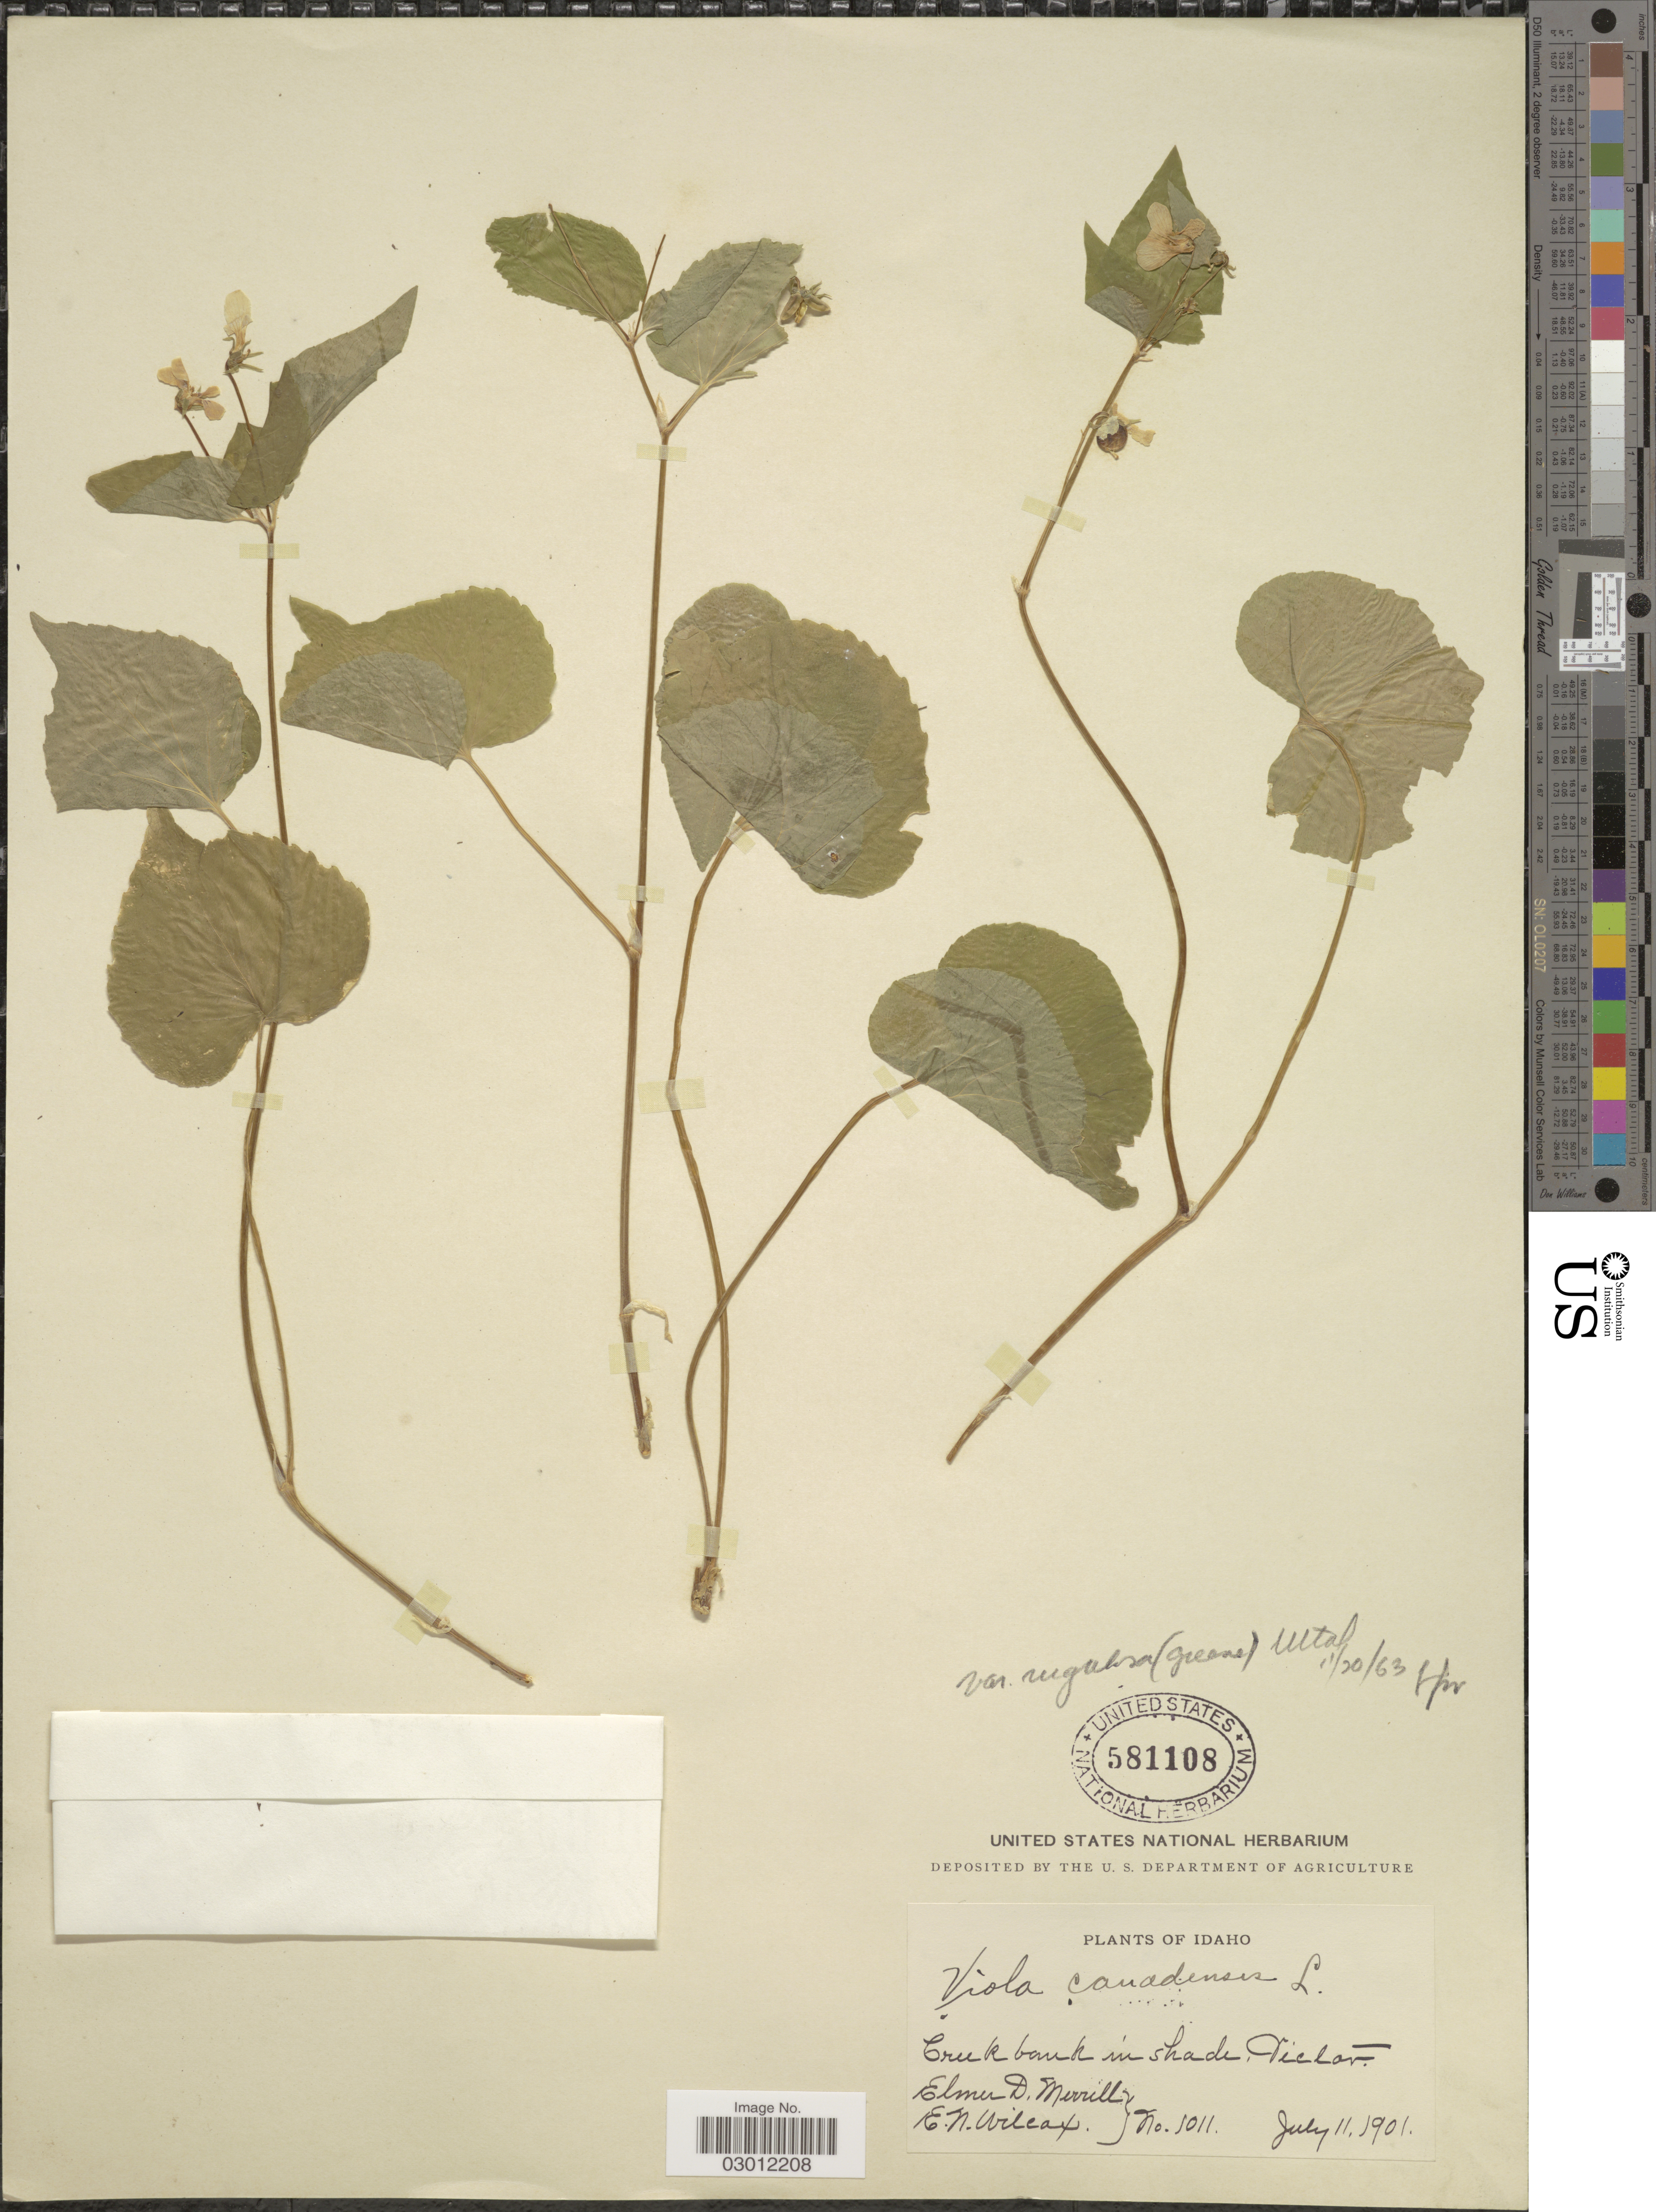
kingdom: Plantae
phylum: Tracheophyta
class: Magnoliopsida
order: Malpighiales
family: Violaceae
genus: Viola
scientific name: Viola canadensis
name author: L.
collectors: E. D. Merrill & E. Wilcox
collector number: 1011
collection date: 1901-07-11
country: United States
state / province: Idaho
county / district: Teton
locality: Creek bank in shade, Victor.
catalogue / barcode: US 581108